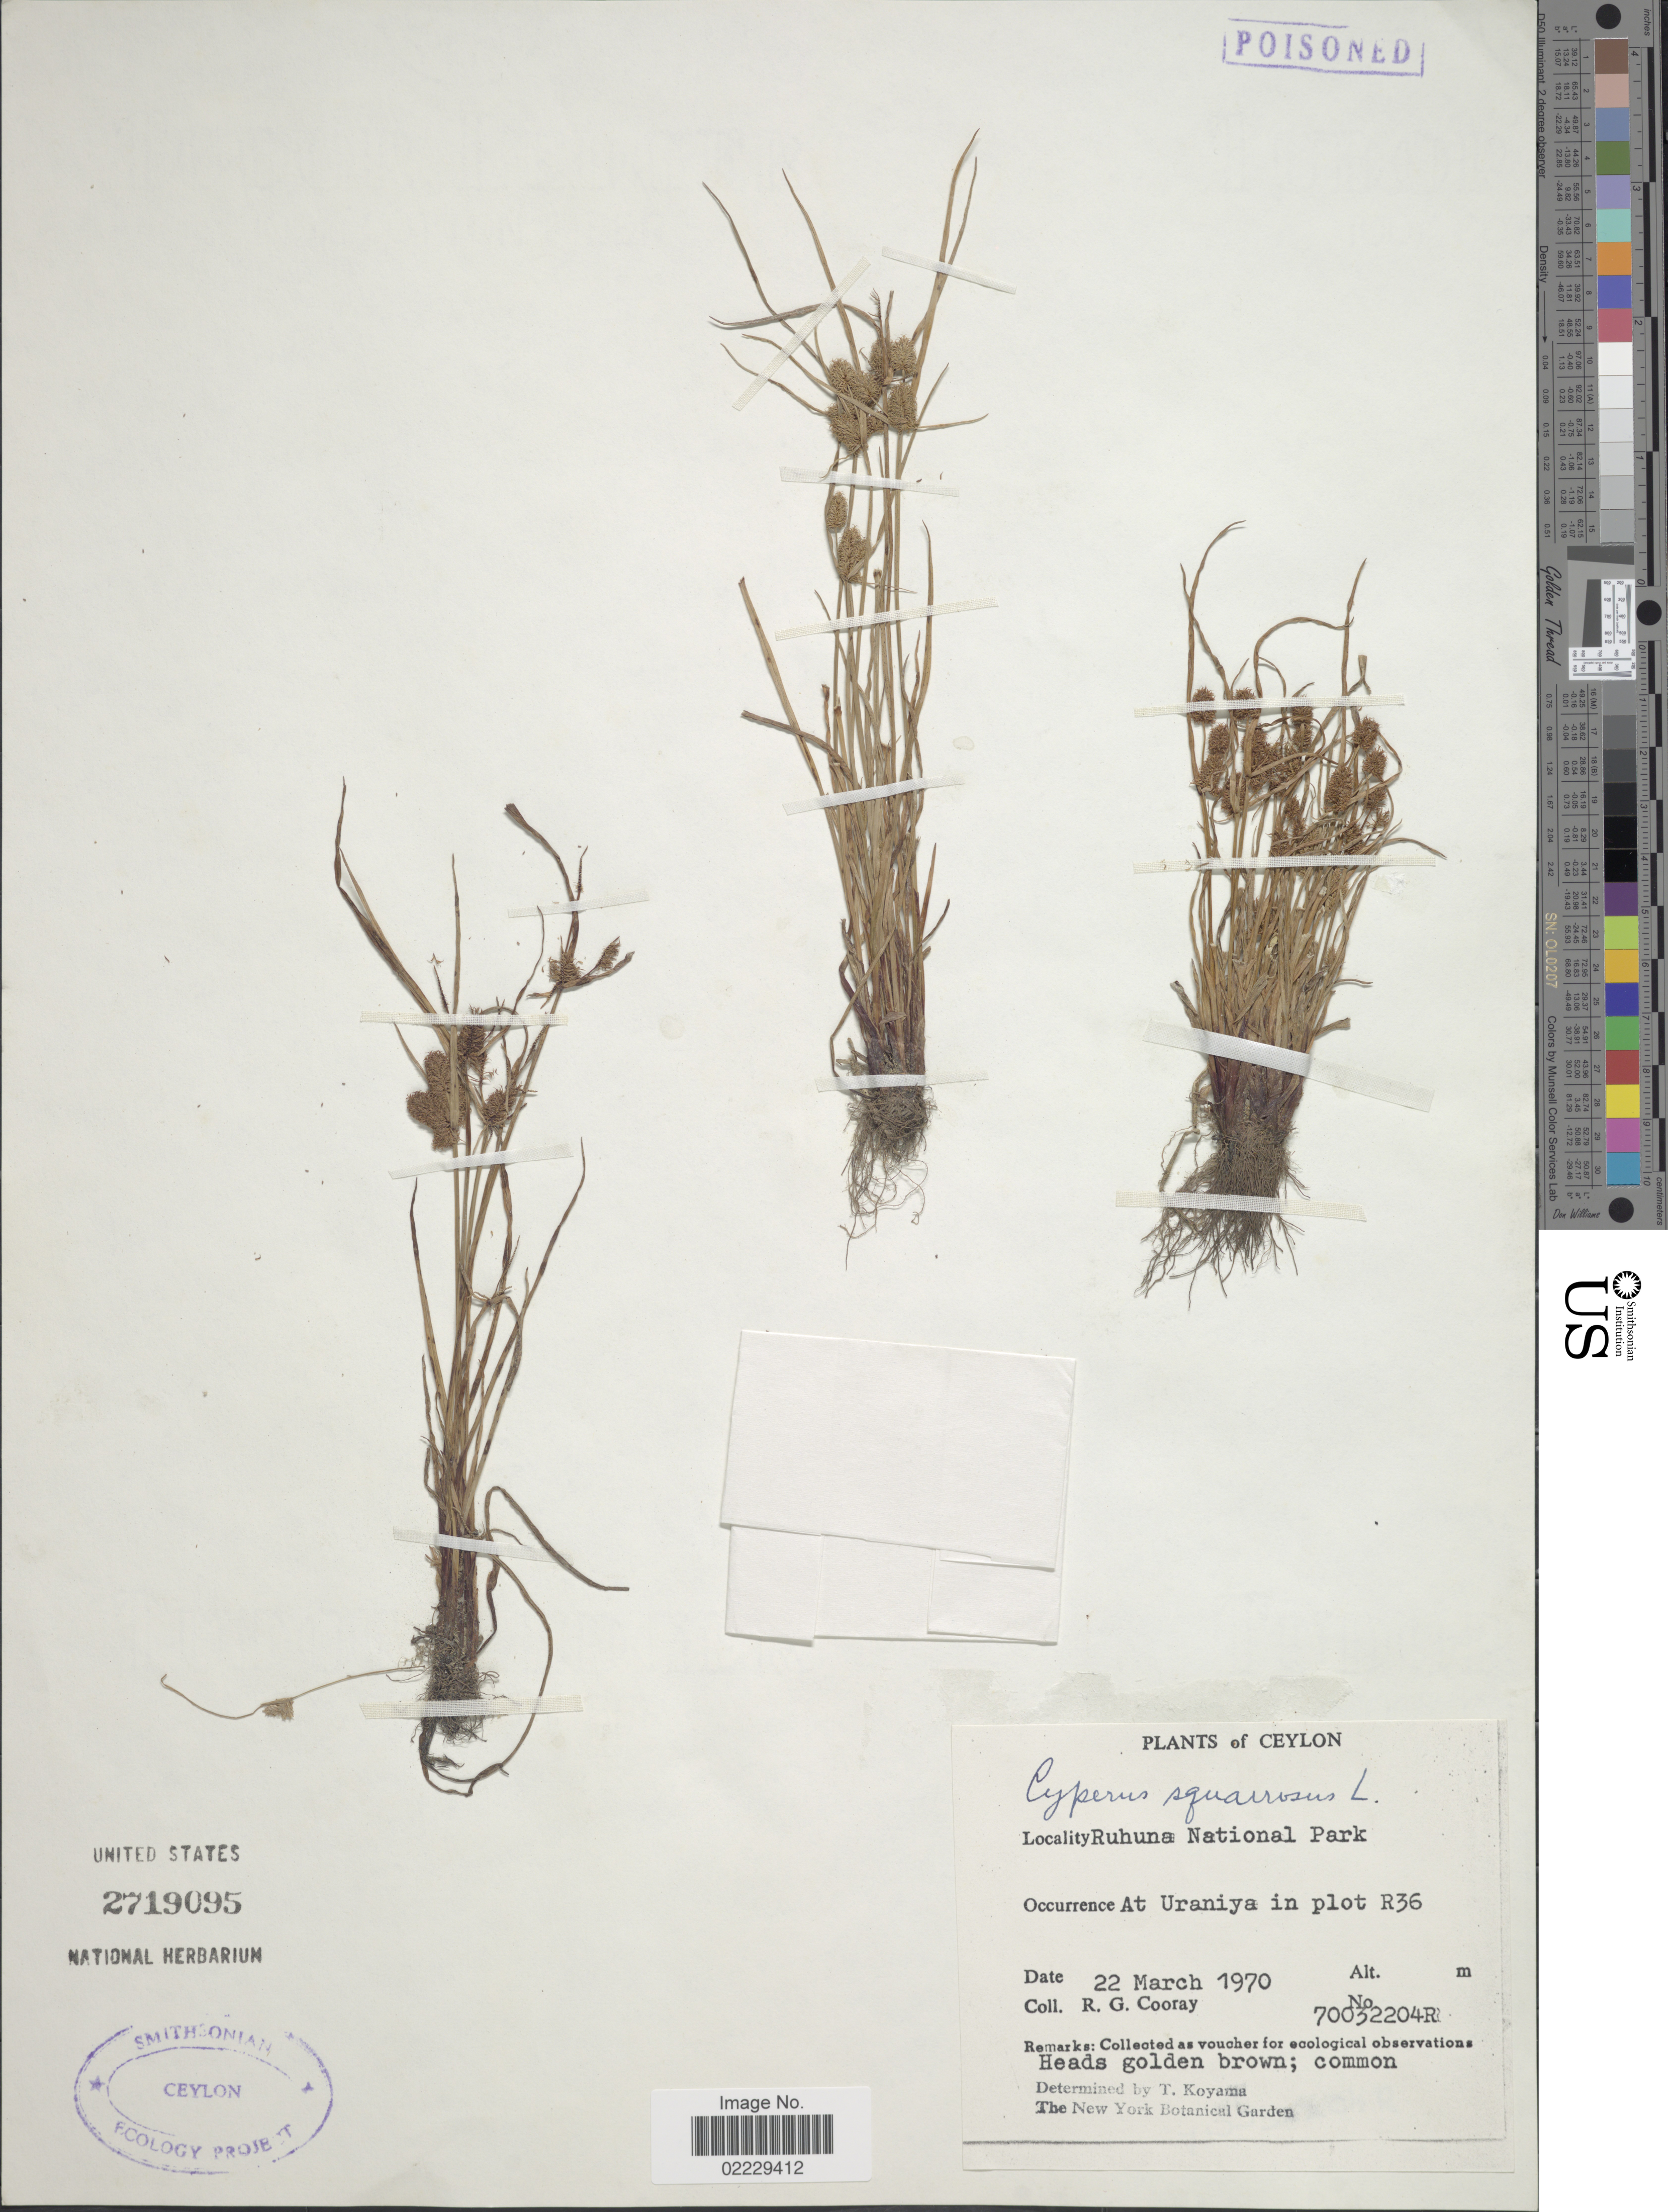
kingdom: Plantae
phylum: Tracheophyta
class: Liliopsida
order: Poales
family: Cyperaceae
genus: Cyperus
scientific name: Cyperus squarrosus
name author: L.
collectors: R. Cooray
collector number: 70032204R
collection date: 1970-03-22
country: Sri Lanka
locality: Ceylon, Ruhuna National Park, at Uraniya in plot R36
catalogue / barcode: US 2719095